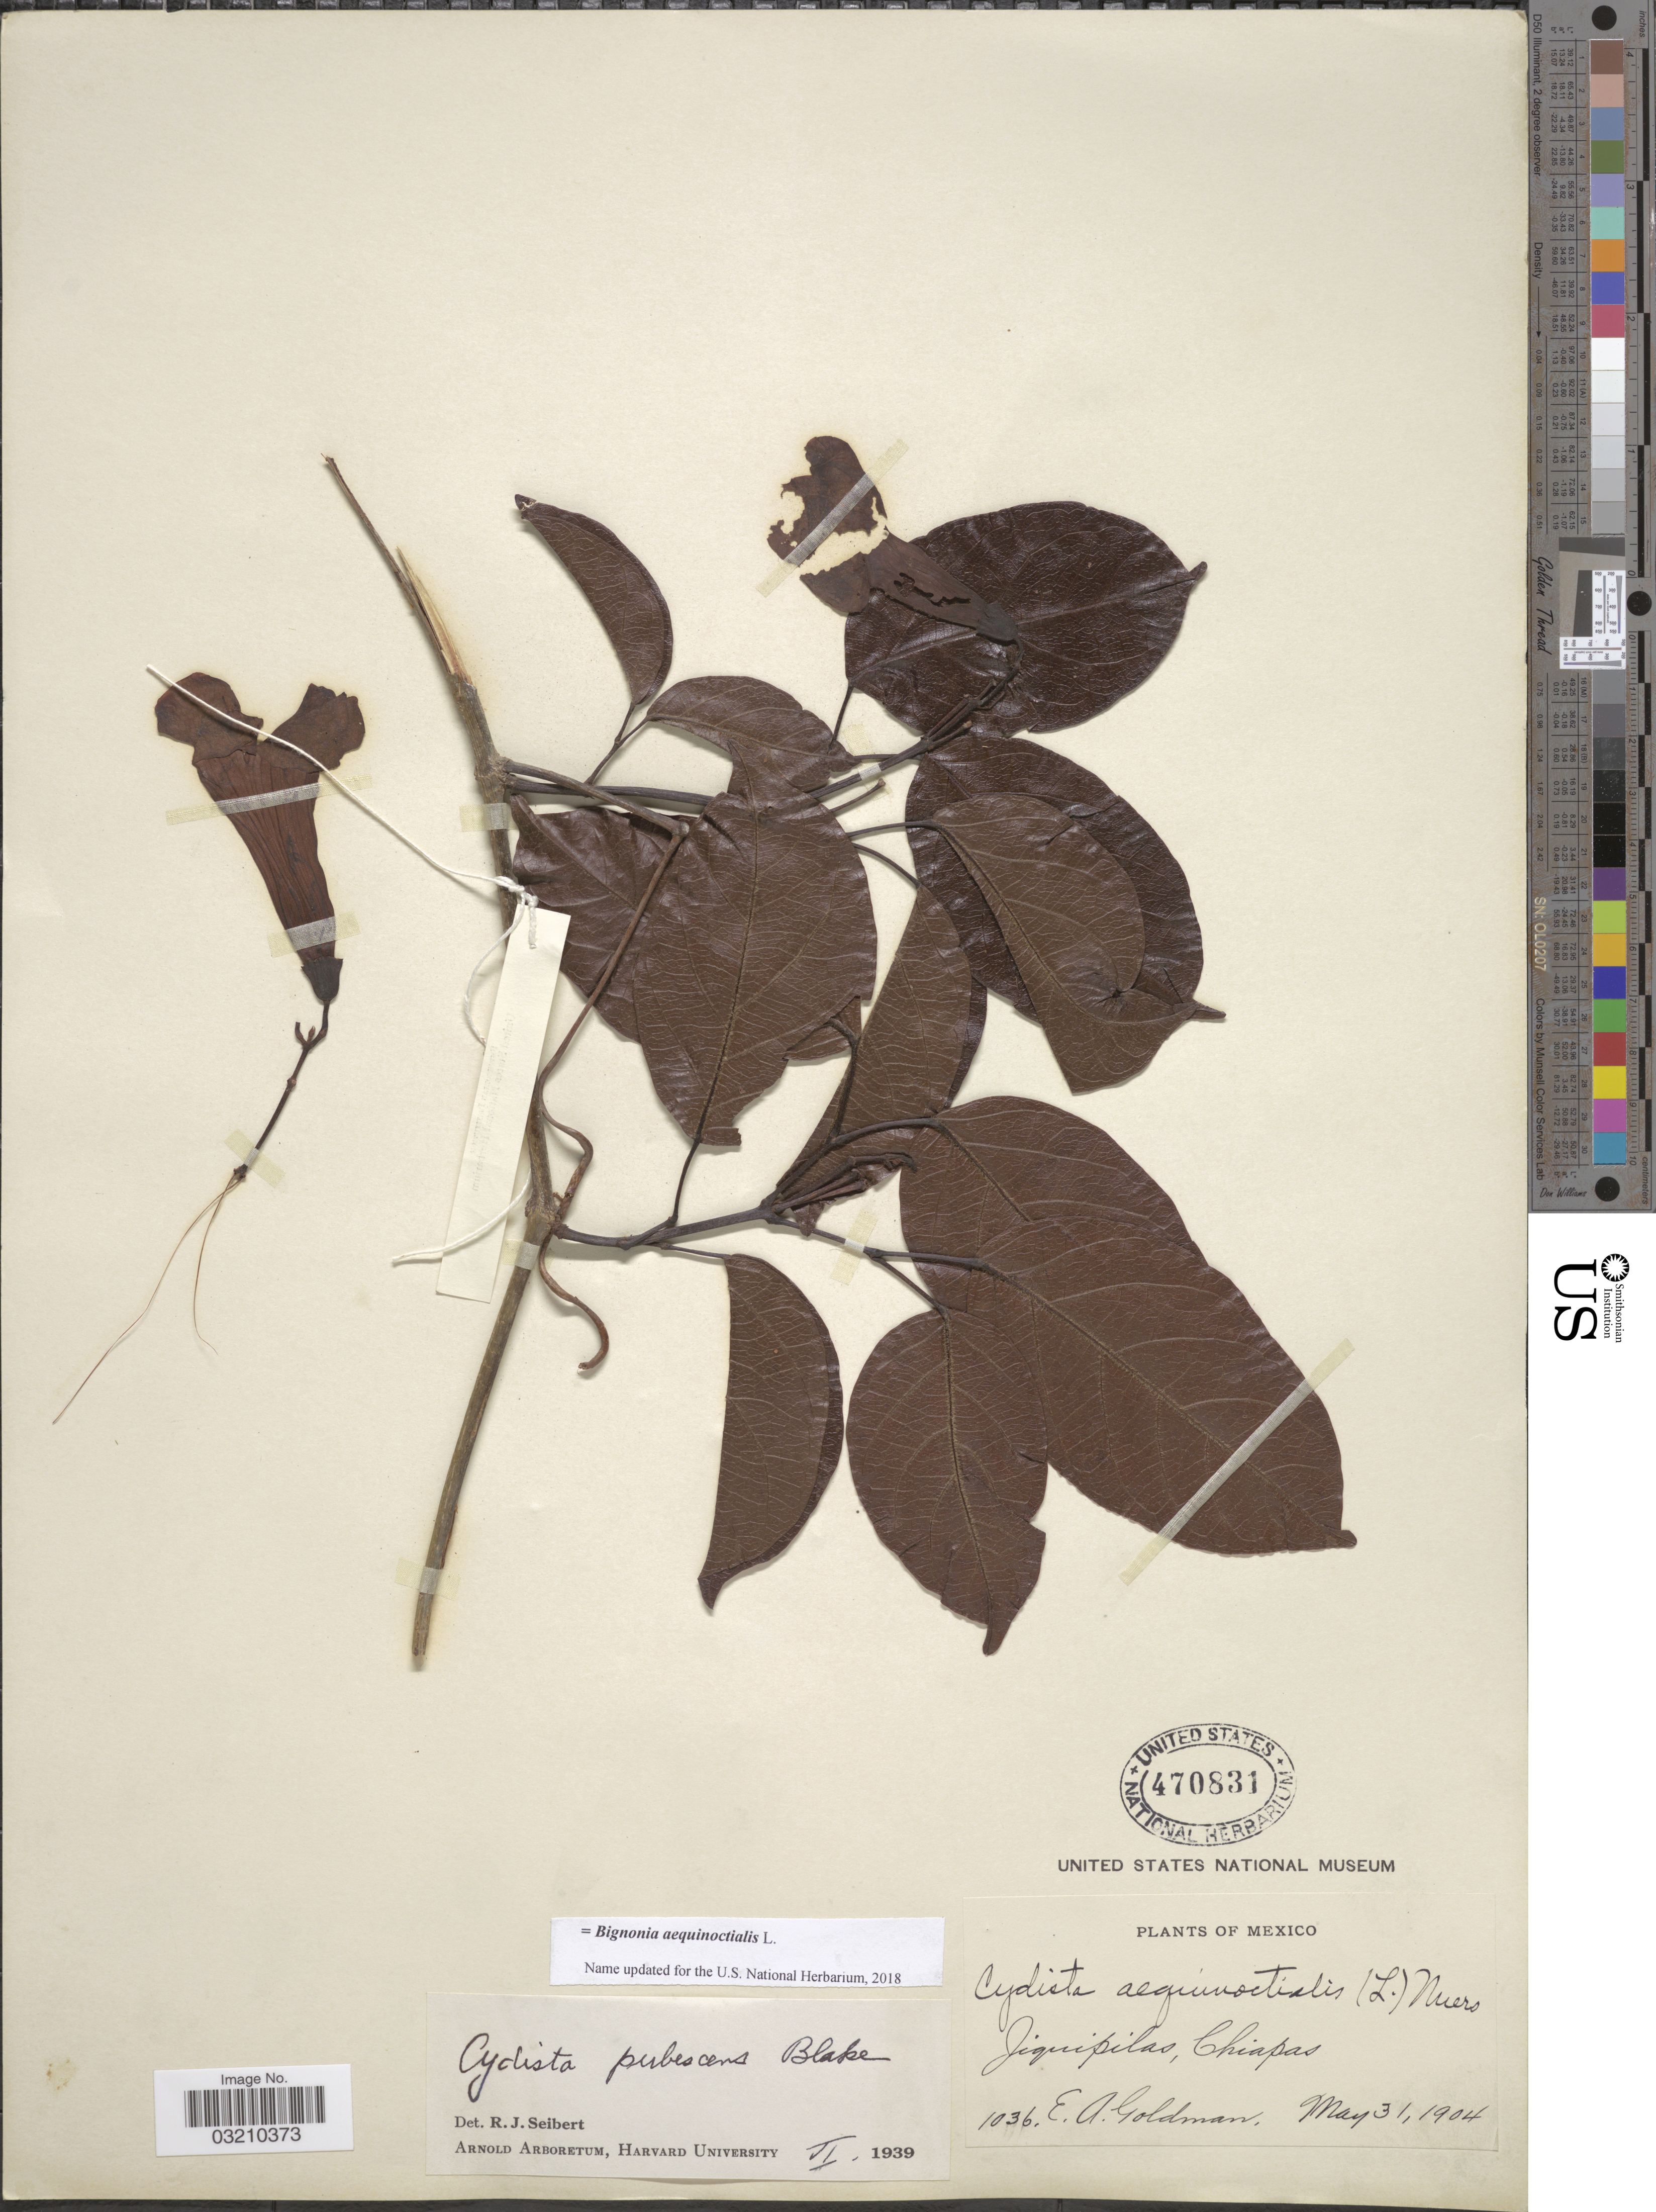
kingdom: Plantae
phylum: Tracheophyta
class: Magnoliopsida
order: Lamiales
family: Bignoniaceae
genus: Bignonia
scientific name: Bignonia aequinoctialis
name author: L.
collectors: E. A. Goldman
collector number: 1036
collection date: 1904-05-31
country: Mexico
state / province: Chiapas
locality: Jiquipilas.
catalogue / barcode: US 470831